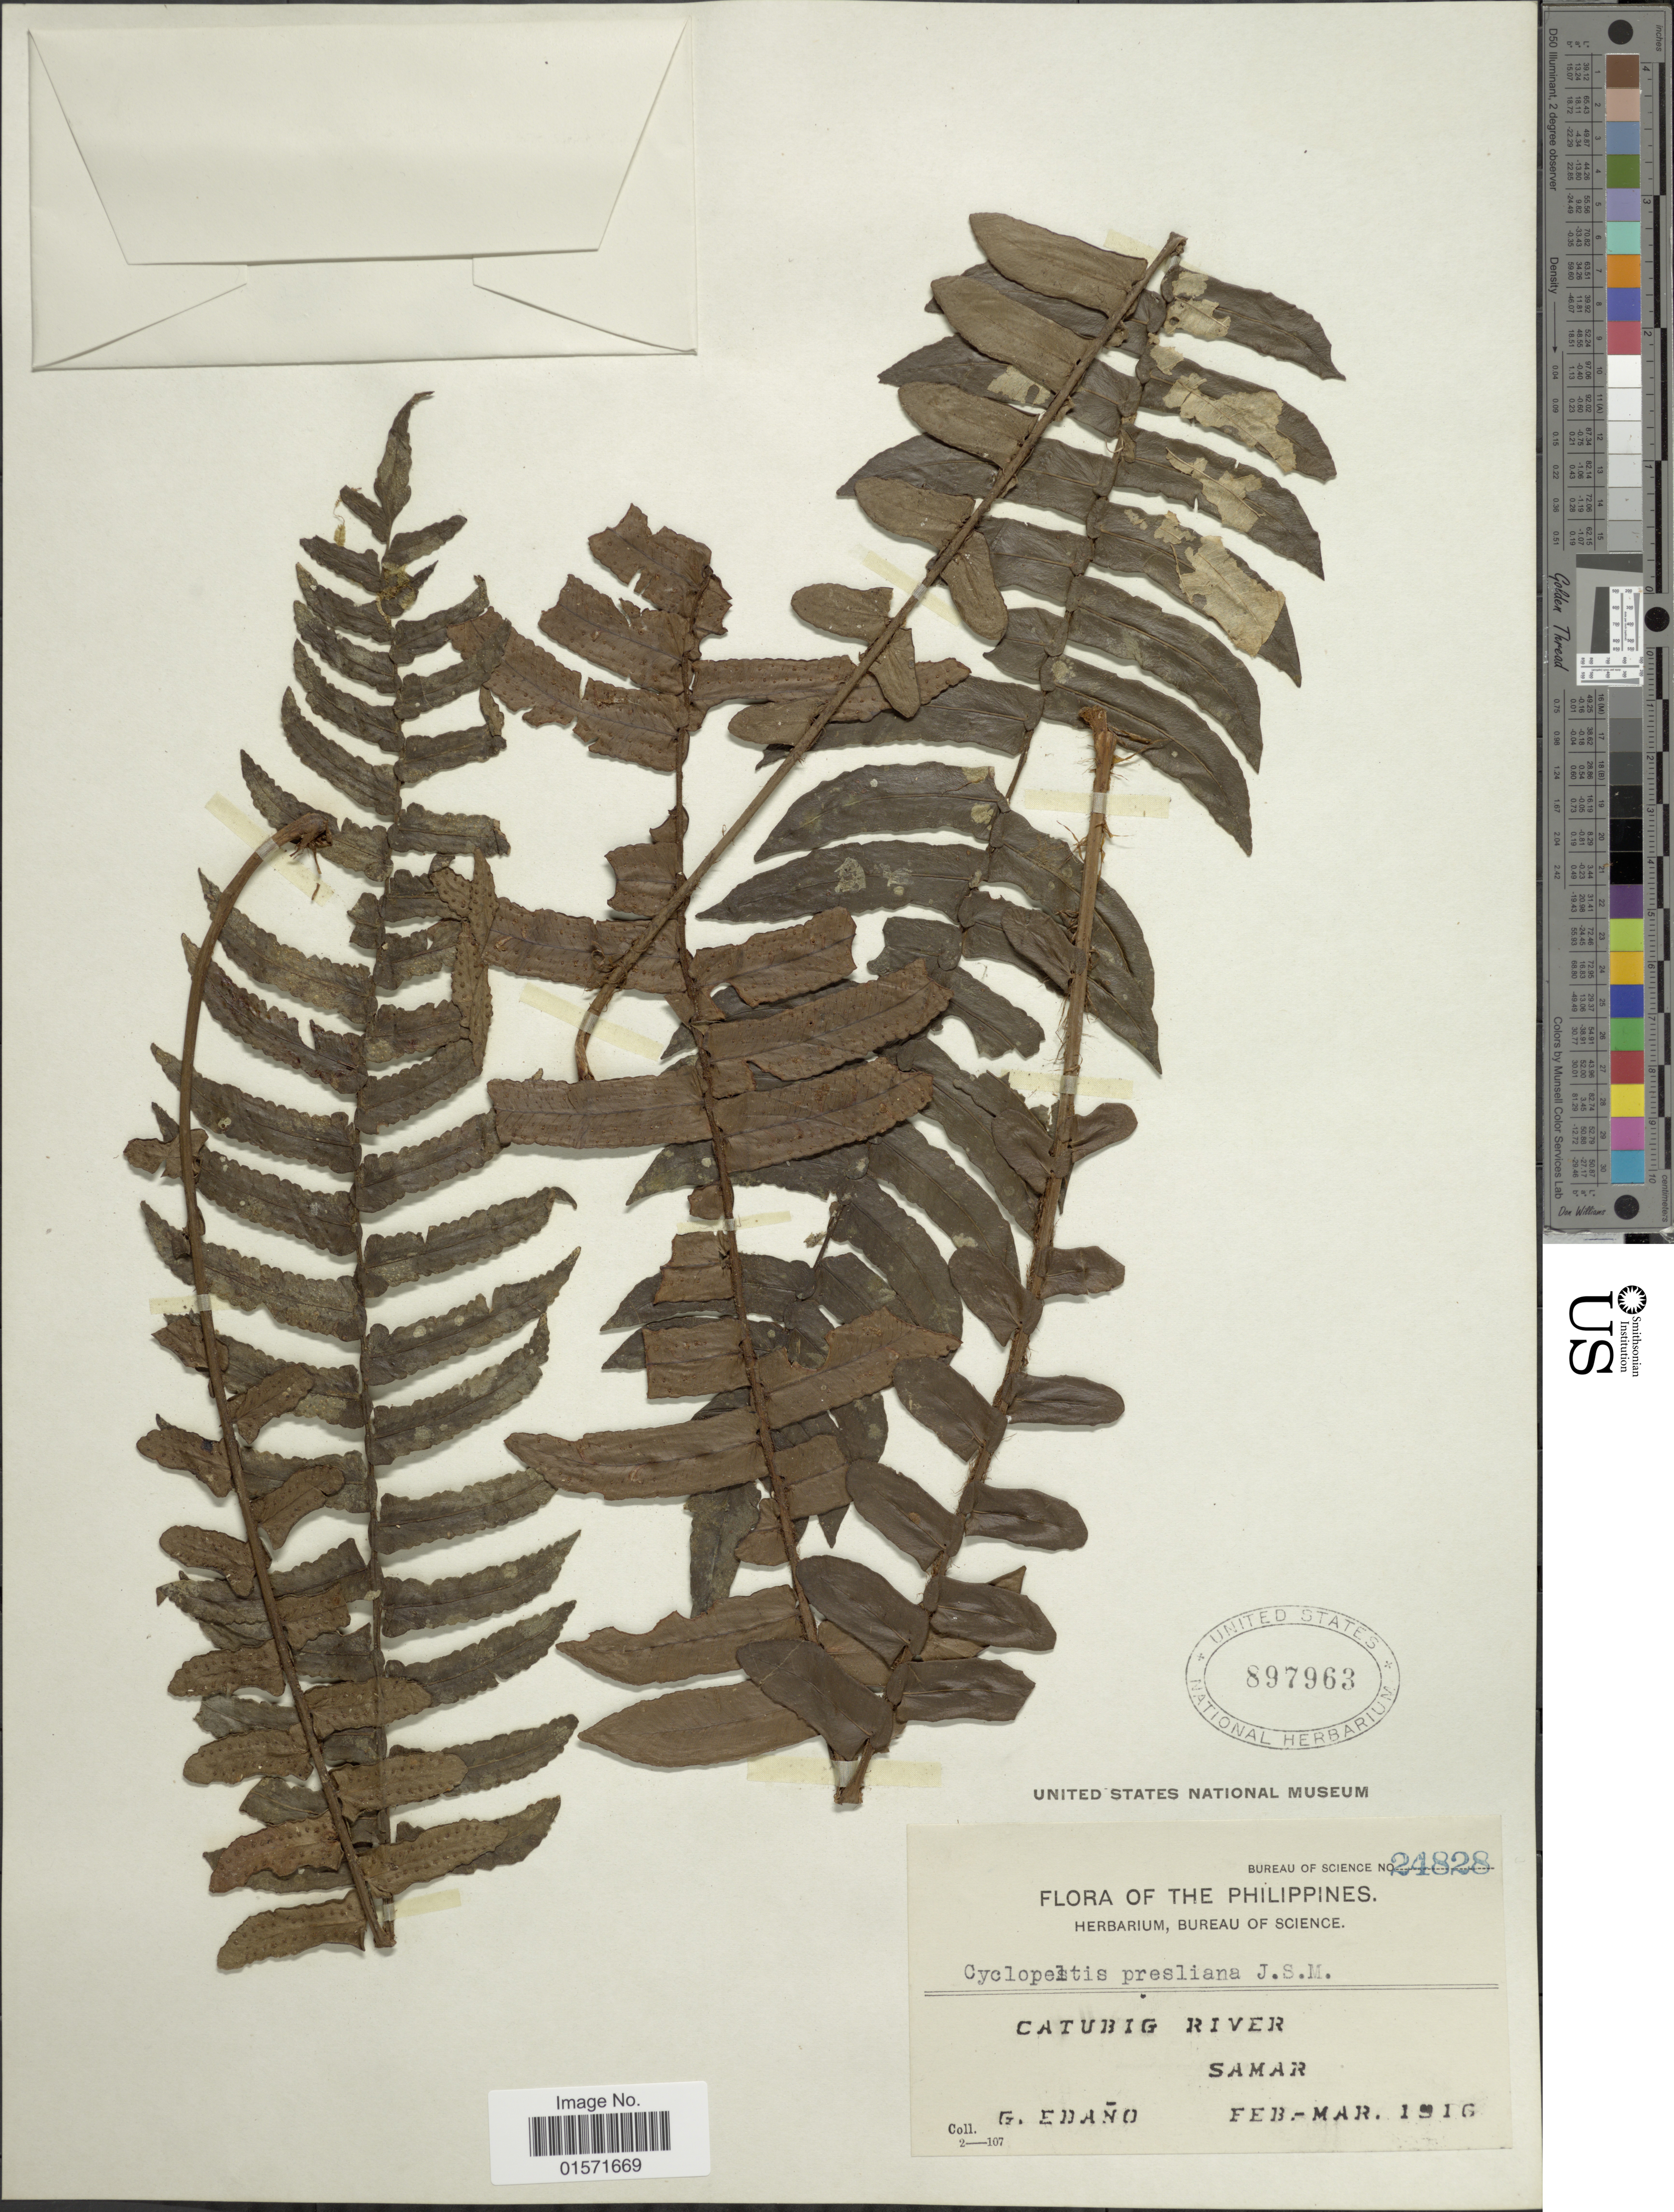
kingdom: Plantae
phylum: Tracheophyta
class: Polypodiopsida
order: Polypodiales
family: Lomariopsidaceae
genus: Cyclopeltis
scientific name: Cyclopeltis presliana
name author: (Mett.) Berkeley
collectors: G. Edaño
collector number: Bureau of Science 24828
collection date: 1916-02/1916-03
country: Philippines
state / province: Eastern Visayas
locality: Catubig River, Samat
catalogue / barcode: US 897963